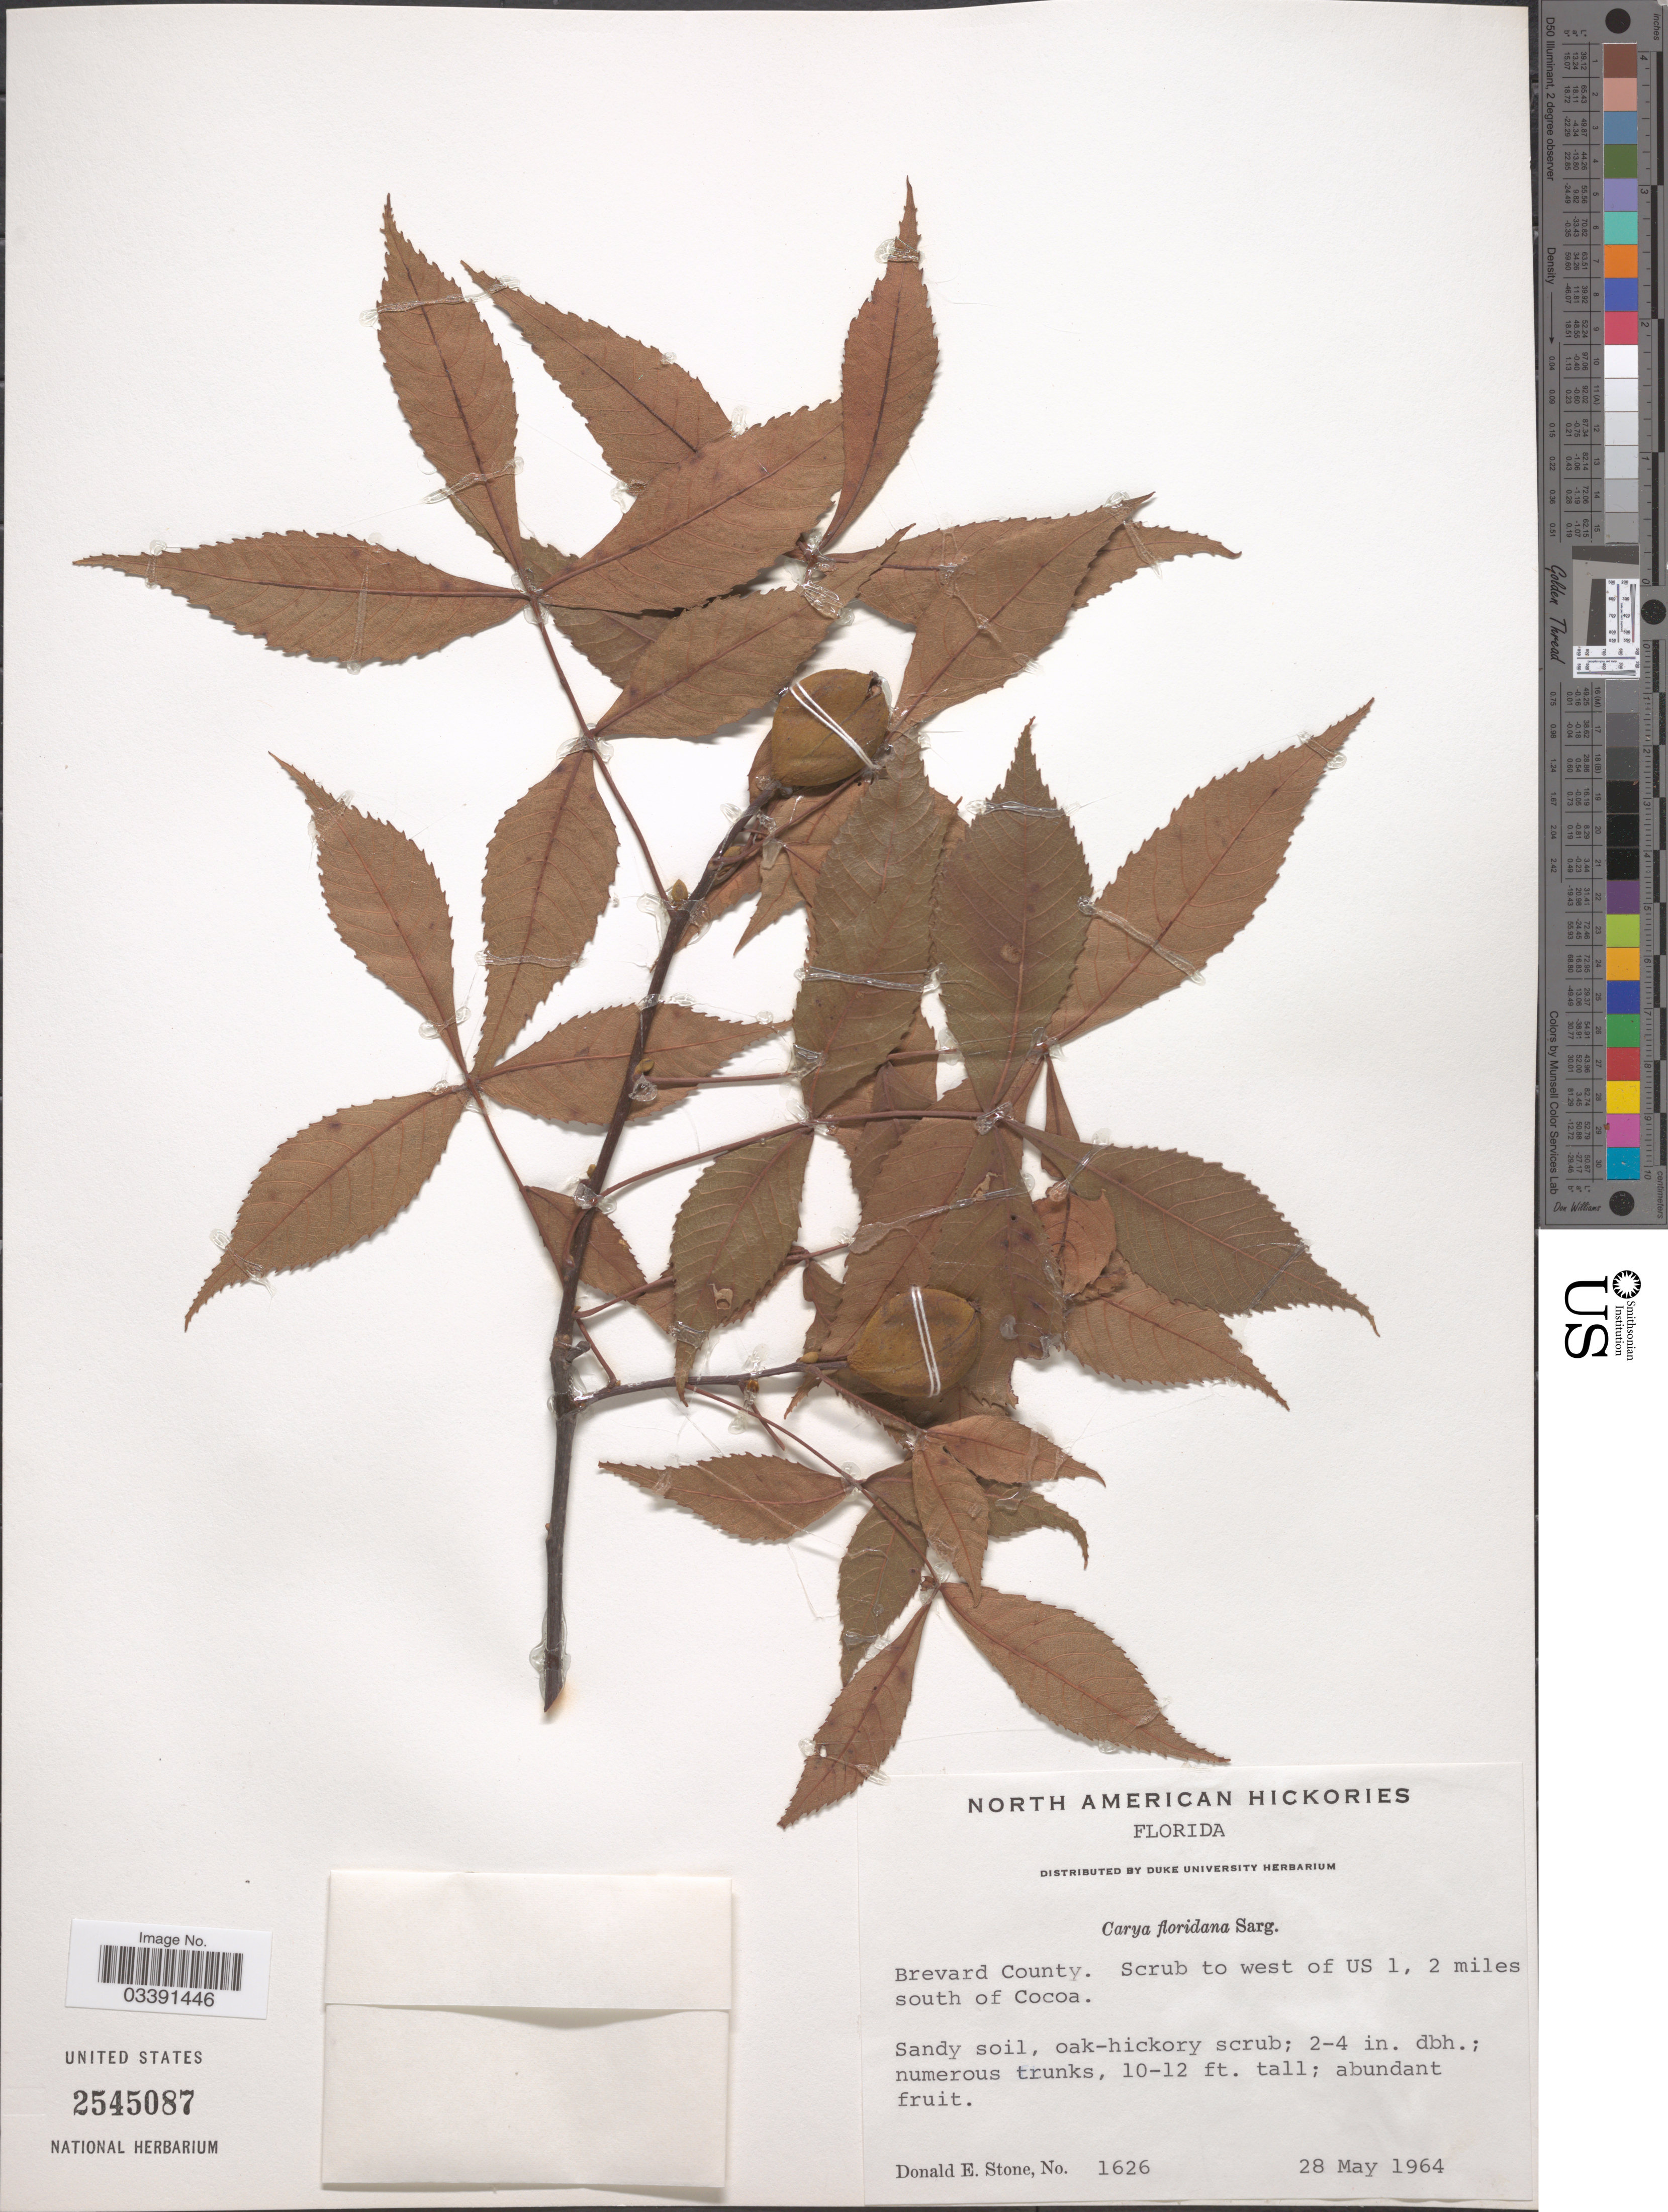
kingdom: Plantae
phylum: Tracheophyta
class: Magnoliopsida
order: Fagales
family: Juglandaceae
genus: Carya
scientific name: Carya floridana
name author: Sarg.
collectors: D. Stone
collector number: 1626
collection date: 1964-05-28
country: United States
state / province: Florida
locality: Brevard County. Scrub to west of US 1, 2 miles south of Cocoa.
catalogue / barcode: US 2545087